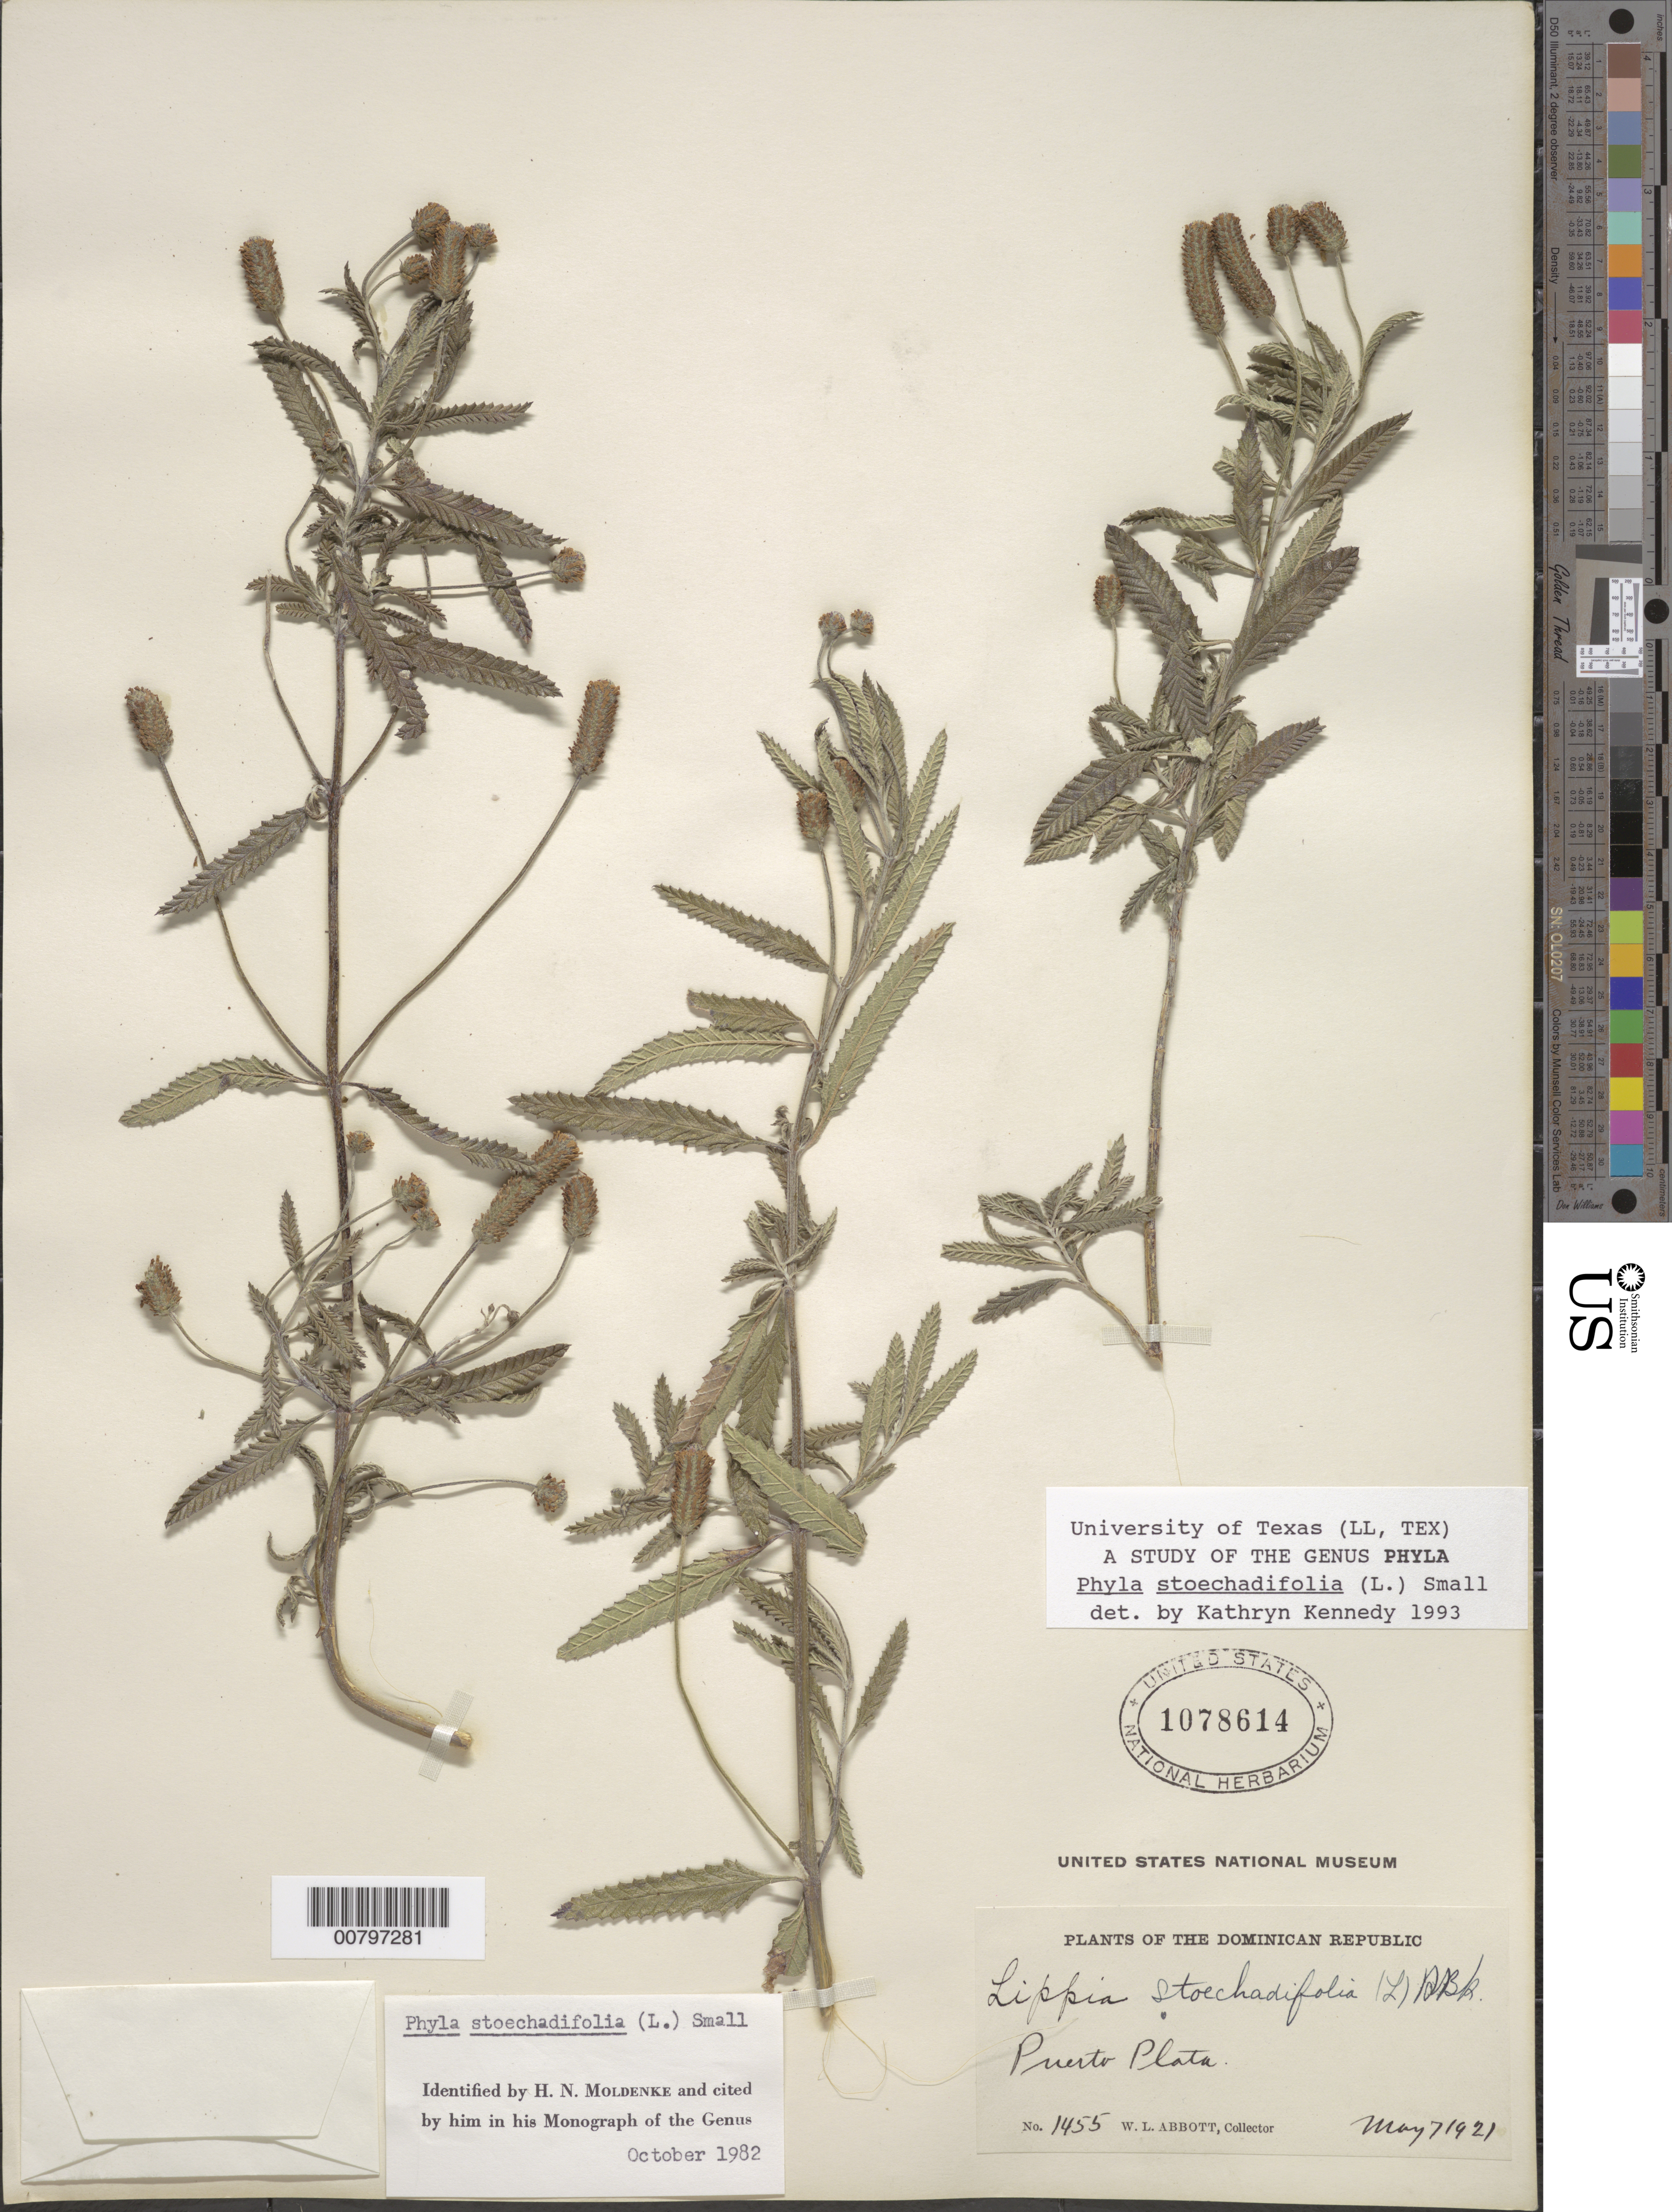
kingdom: Plantae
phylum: Tracheophyta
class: Magnoliopsida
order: Lamiales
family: Verbenaceae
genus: Phyla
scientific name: Phyla stoechadifolia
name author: (L.) Small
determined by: Kennedy, K.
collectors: W. L. Abbott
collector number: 1455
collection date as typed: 07 May 1921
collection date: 1921-05-07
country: Dominican Republic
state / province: Puerto Plata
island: Hispaniola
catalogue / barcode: US 1078614